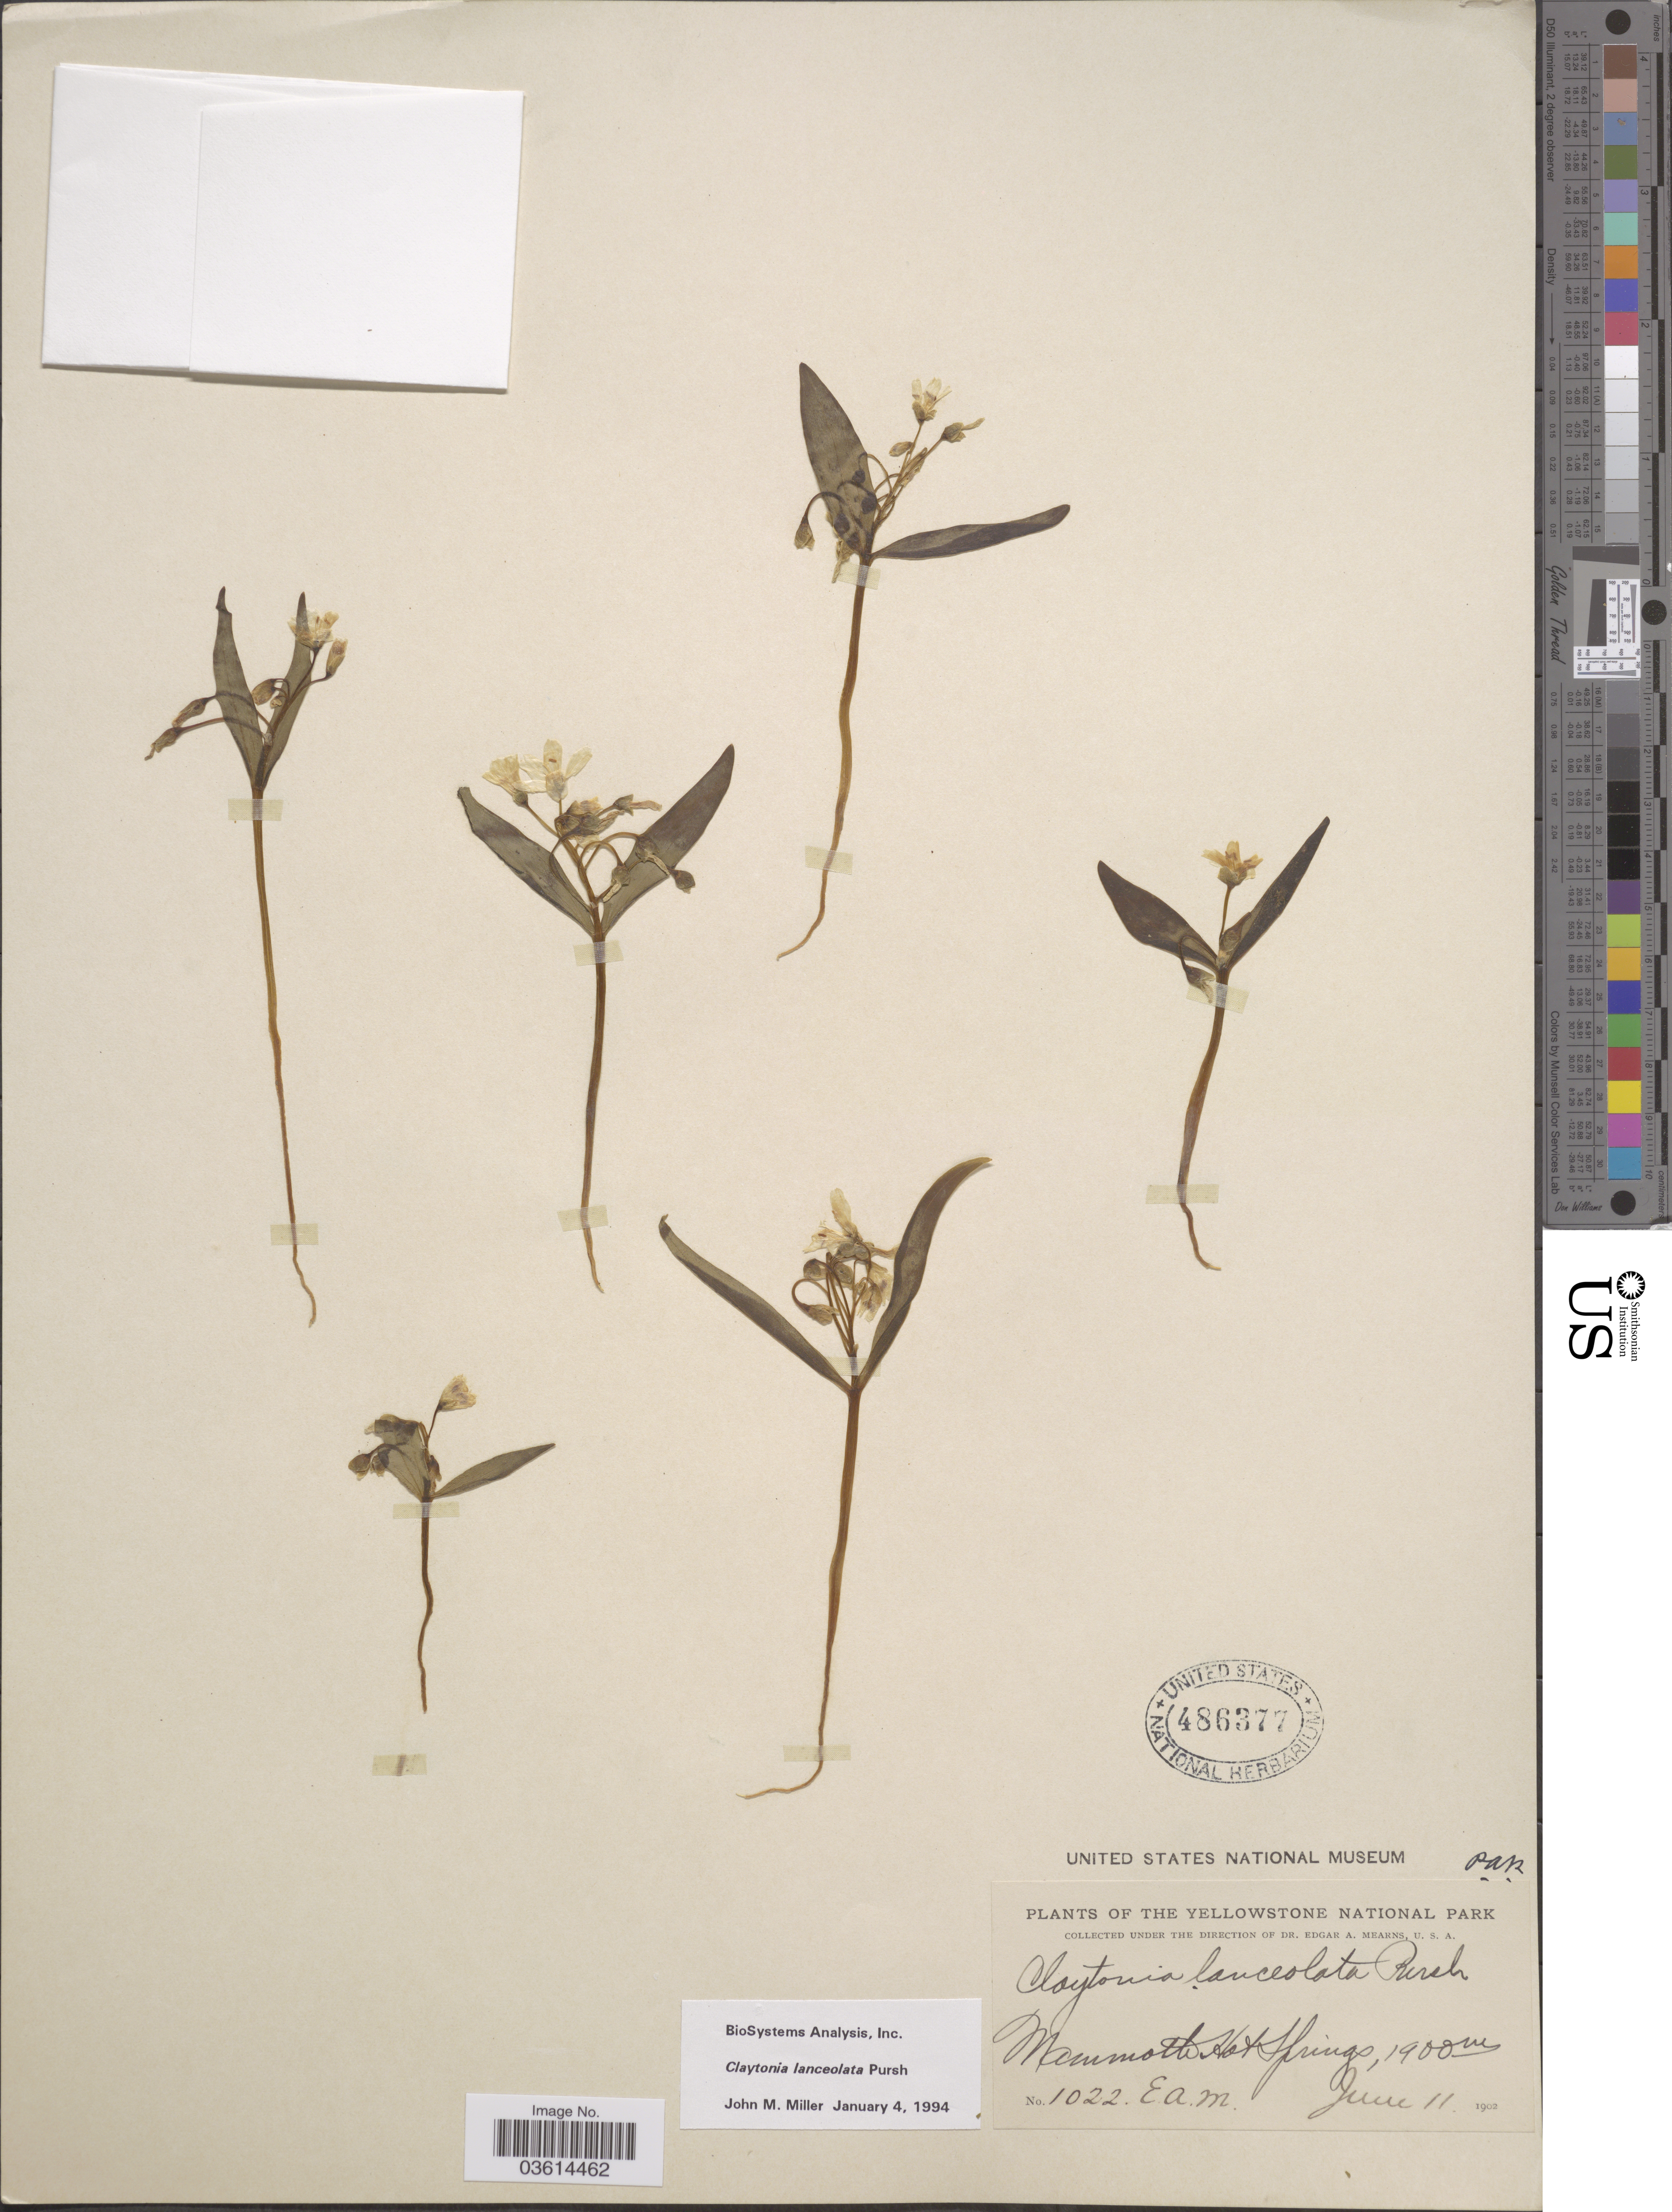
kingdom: Plantae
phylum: Tracheophyta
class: Magnoliopsida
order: Caryophyllales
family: Montiaceae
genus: Claytonia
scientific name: Claytonia lanceolata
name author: Pursh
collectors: E. A. Mearns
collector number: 1022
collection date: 1902-06-11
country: United States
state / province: Wyoming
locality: The Yellowstone National Park. Mammoth Hot Springs.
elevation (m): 1900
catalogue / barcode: US 486377